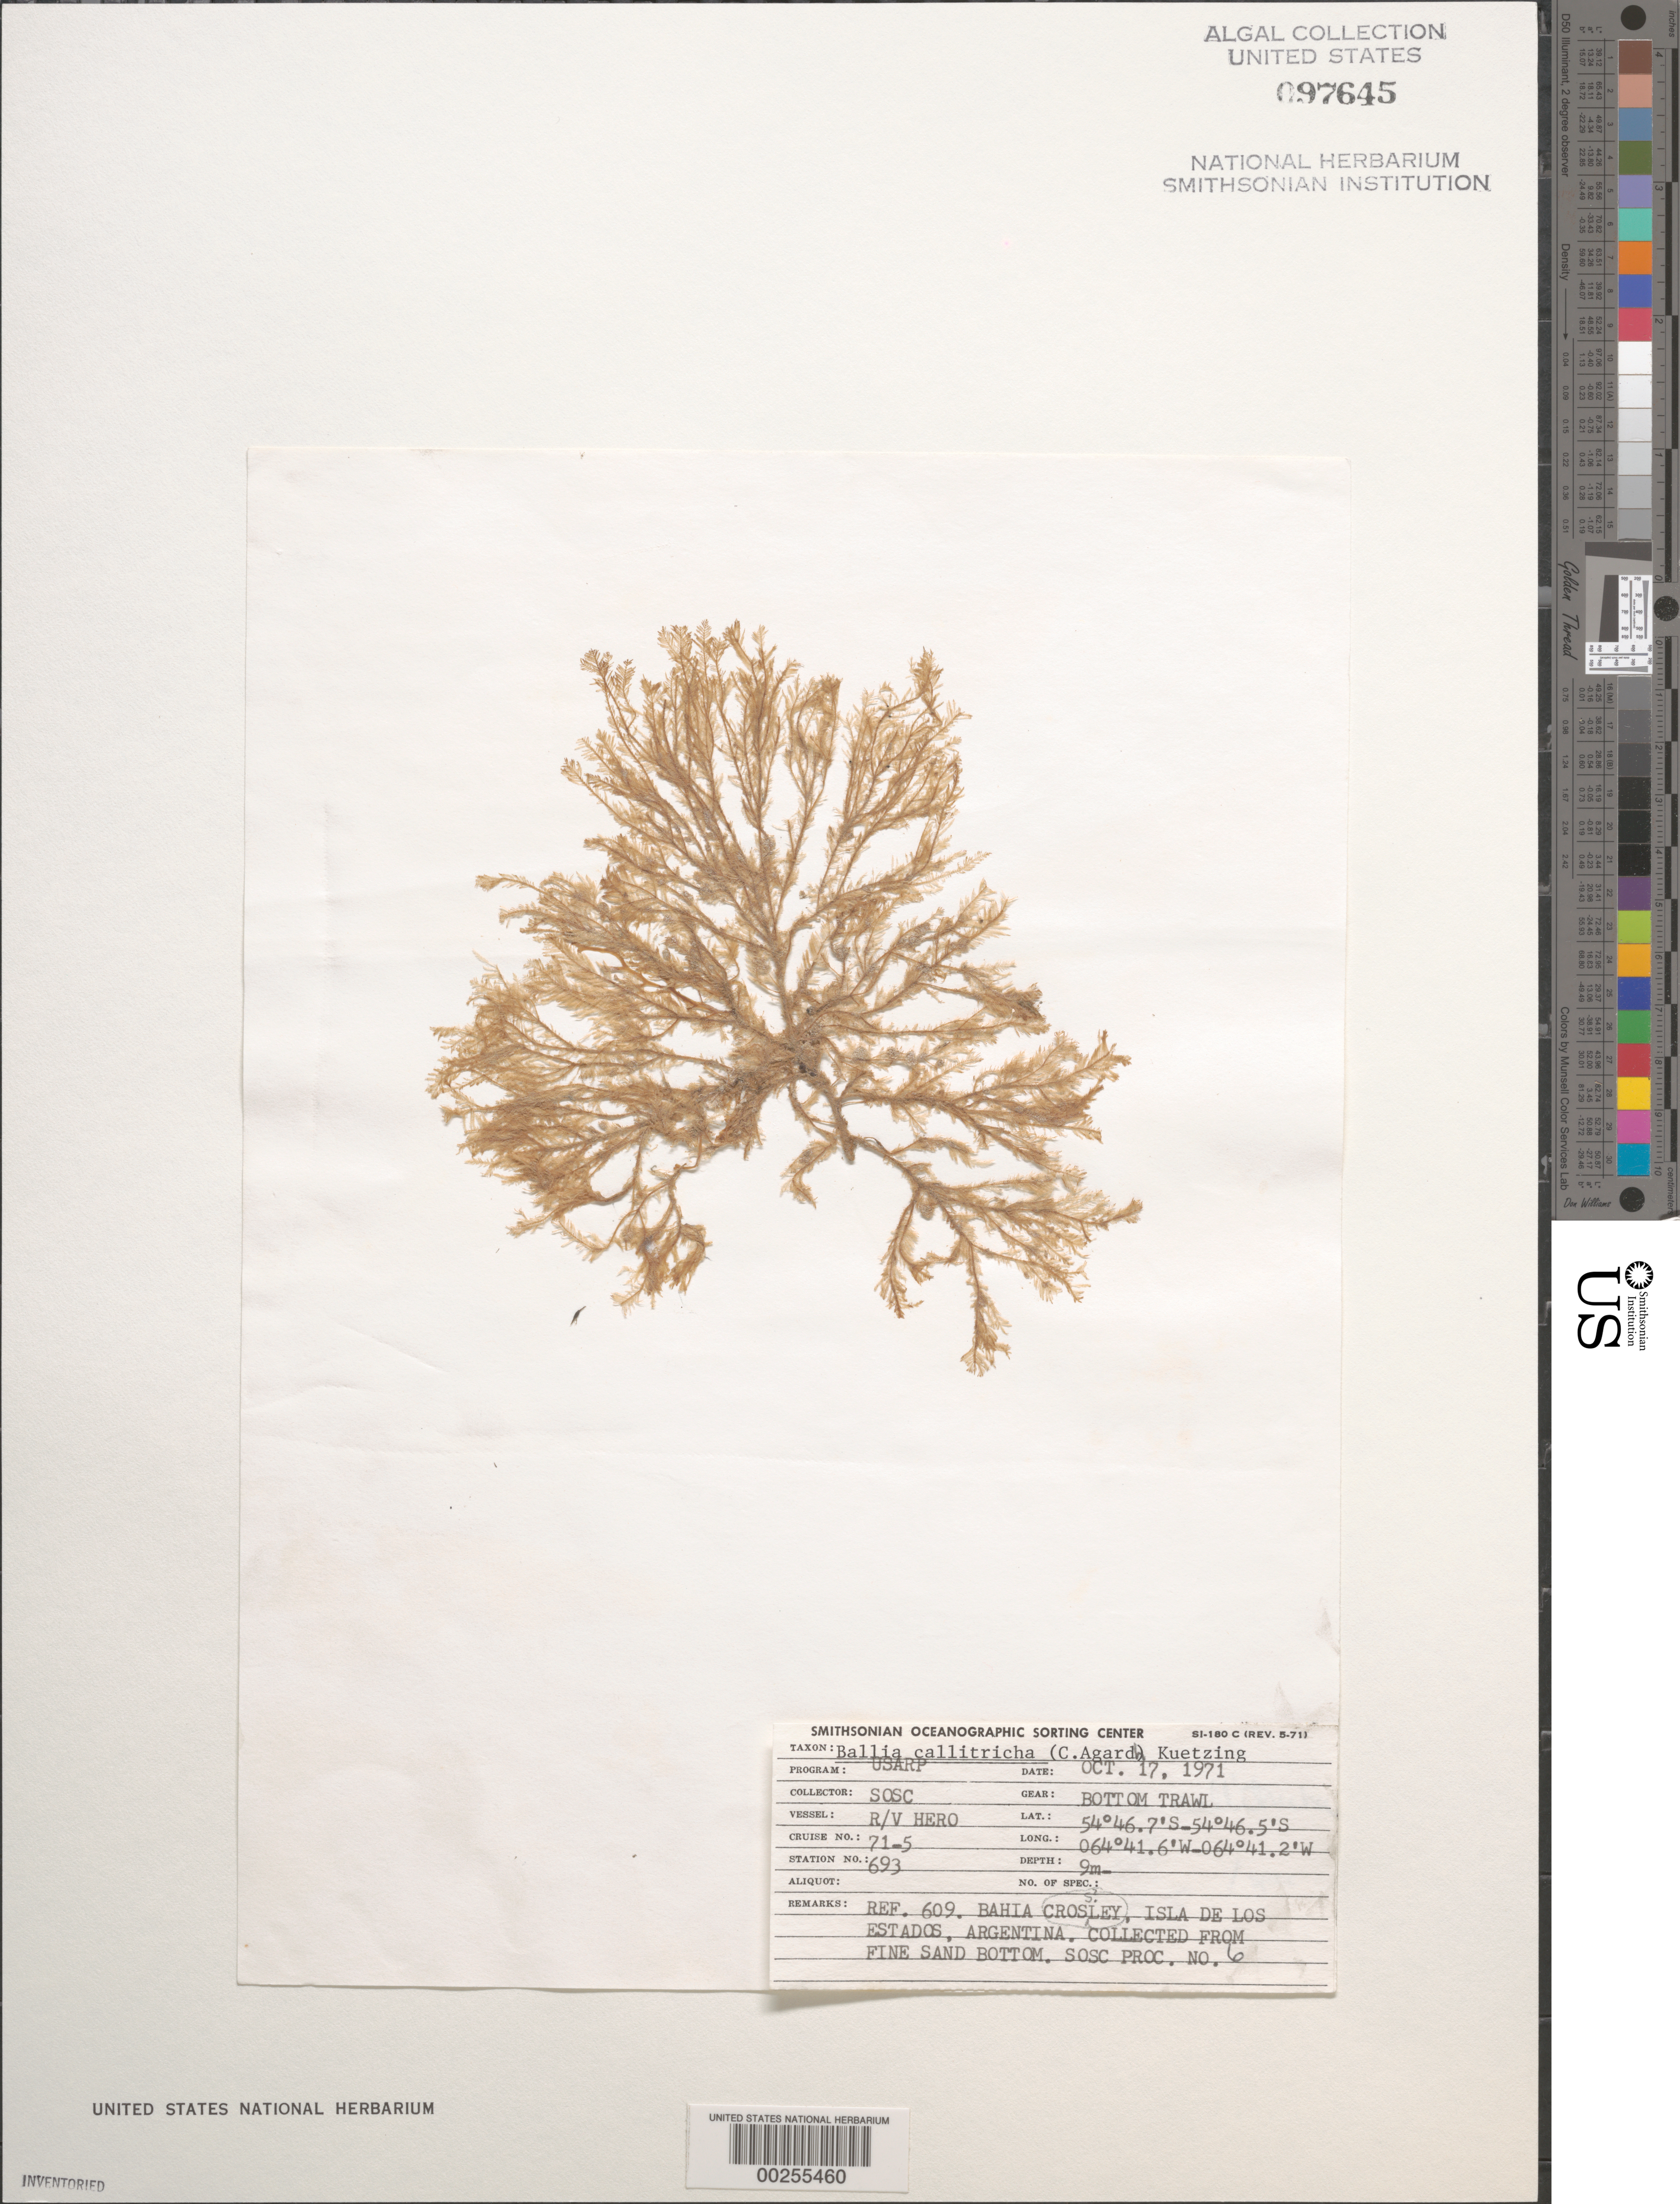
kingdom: Plantae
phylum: Rhodophyta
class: Florideophyceae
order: Balliales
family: Balliaceae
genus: Ballia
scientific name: Ballia callitricha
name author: (C. Agardh) Kützing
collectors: SOSC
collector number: Station 693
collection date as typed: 17 Oct 1971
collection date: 1971-10-17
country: Argentina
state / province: Tierra del Fuego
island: Isla de los Estados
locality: Bahia Crossley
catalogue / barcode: US 97645